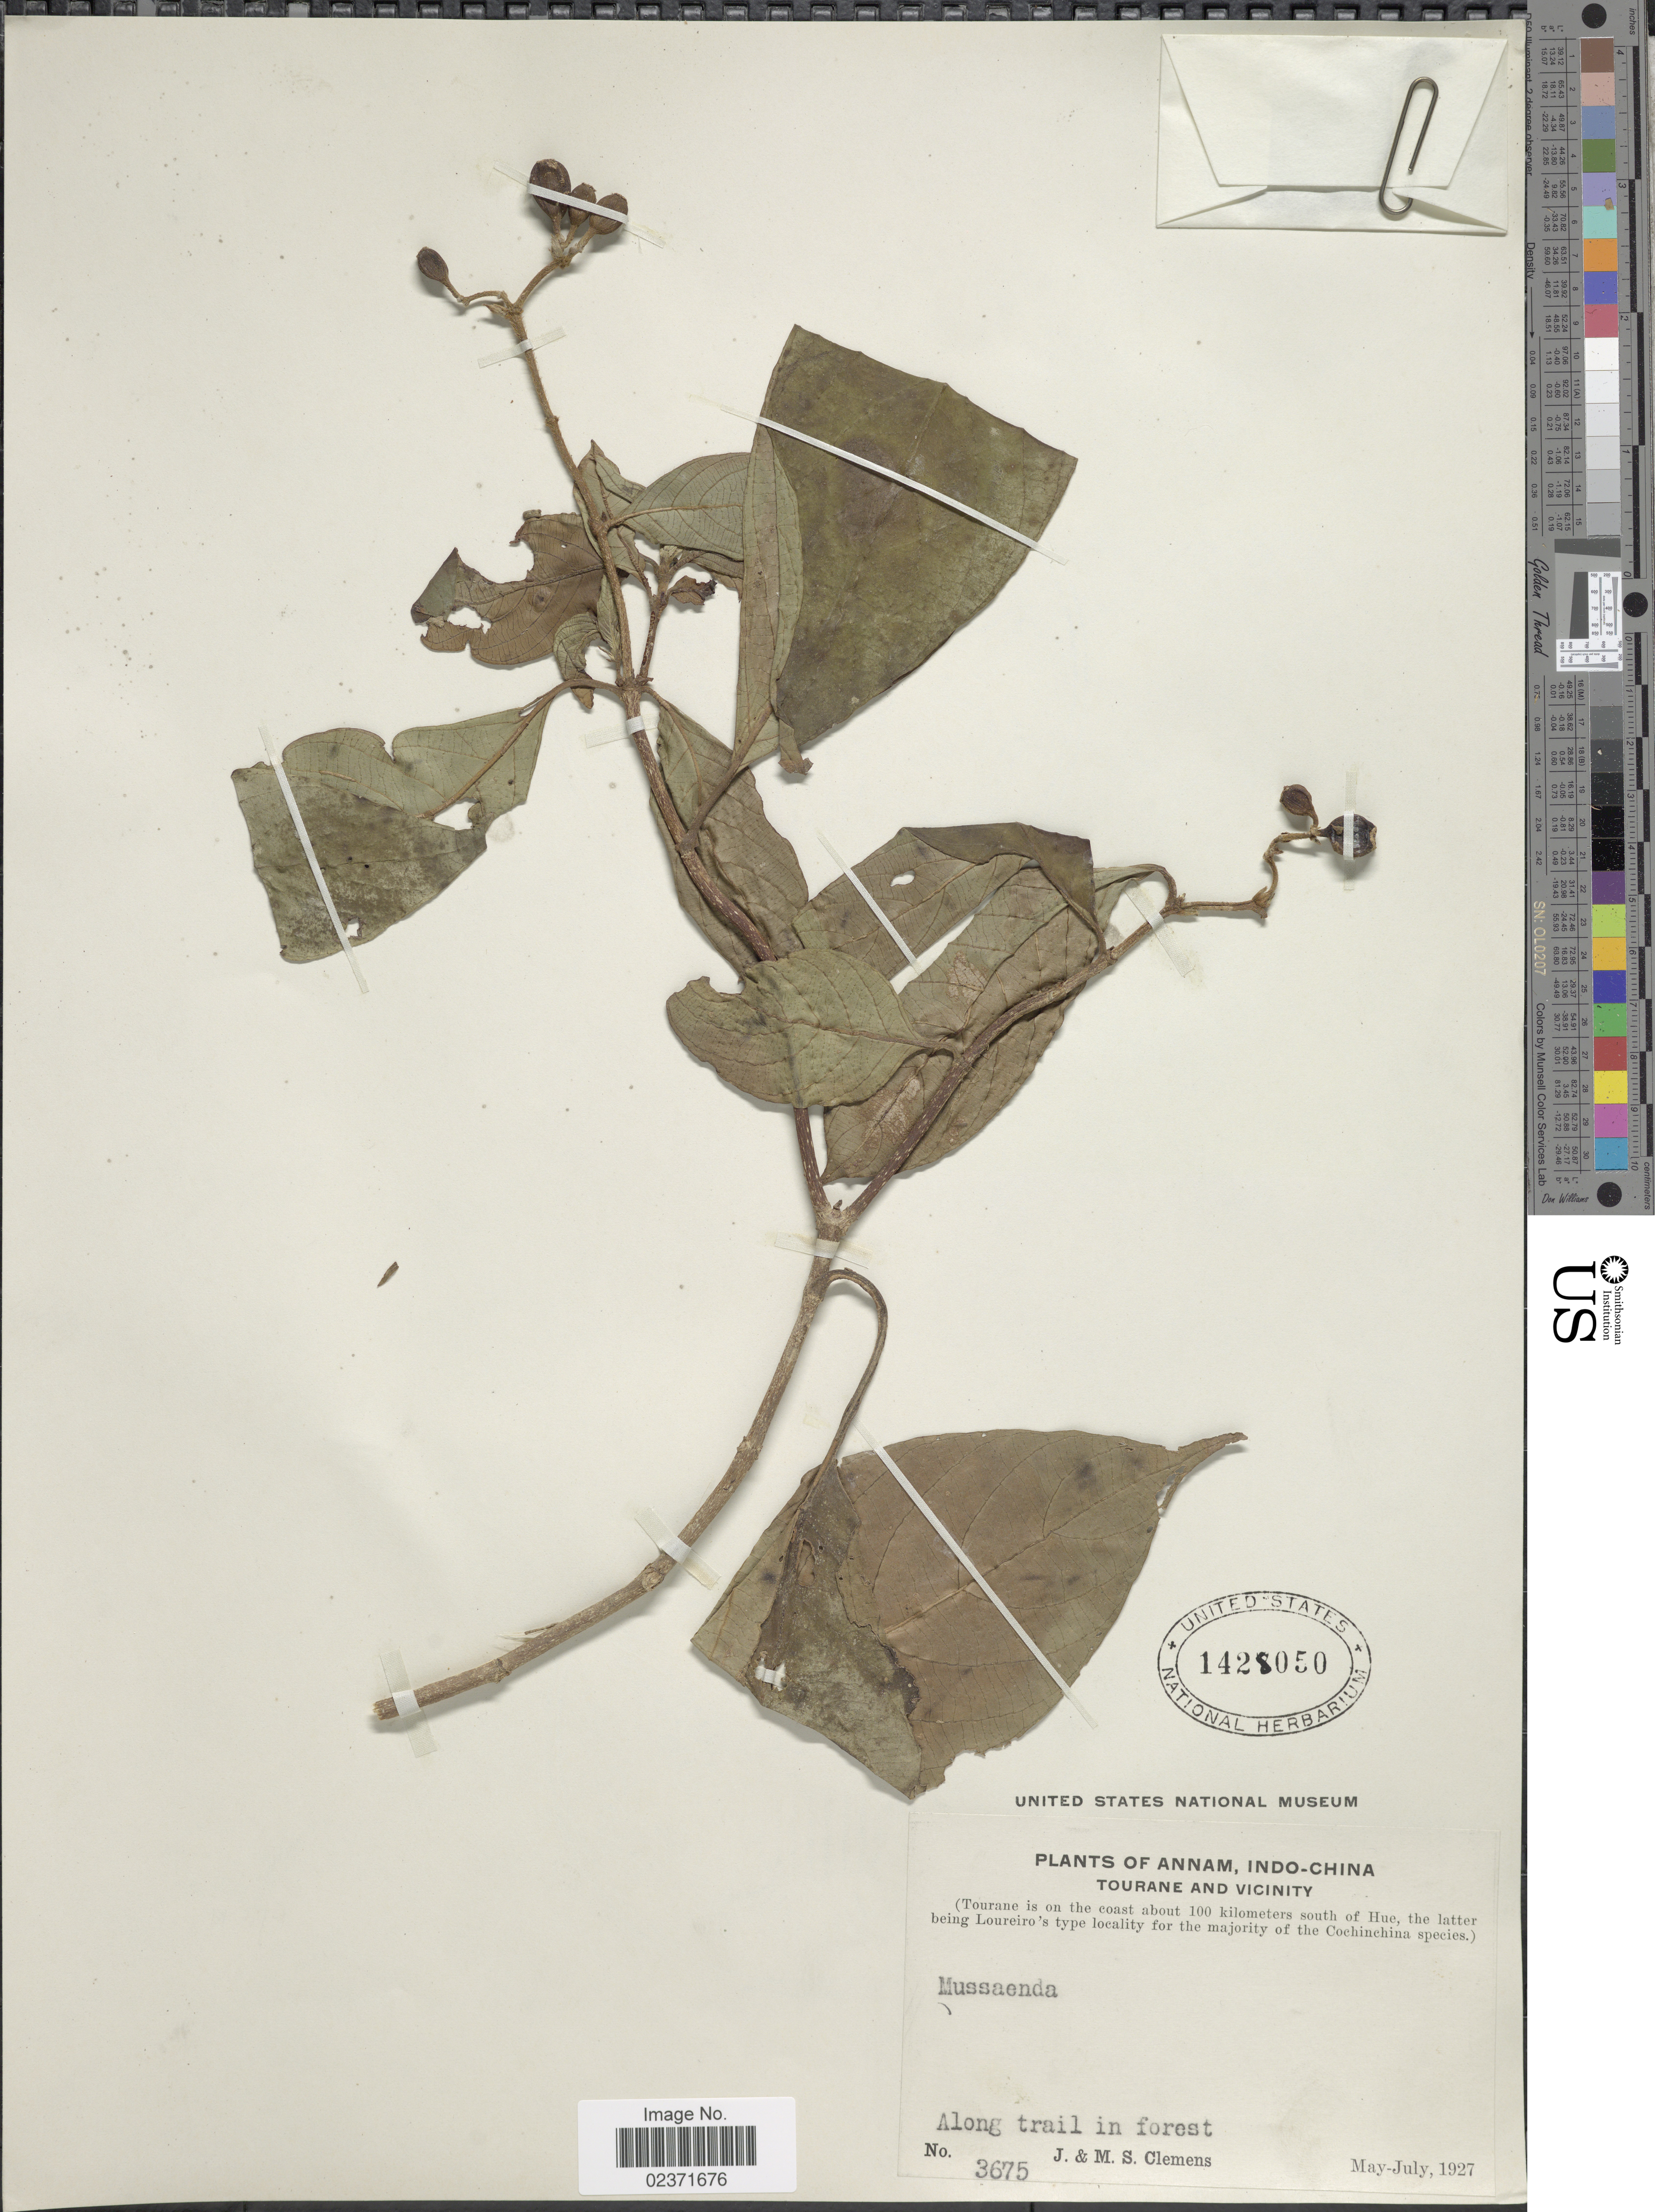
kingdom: Plantae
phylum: Tracheophyta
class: Magnoliopsida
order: Gentianales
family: Rubiaceae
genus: Mussaenda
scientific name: Mussaenda sp.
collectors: J. Clemens & M. S. Clemens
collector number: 3675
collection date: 1927-05/1927-07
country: Vietnam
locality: Annam, Indo-China. Tourane and vicinity. (Tourane is on the coast about 100 kilometers south of Hue). Along trail in forest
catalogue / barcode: US 1428050